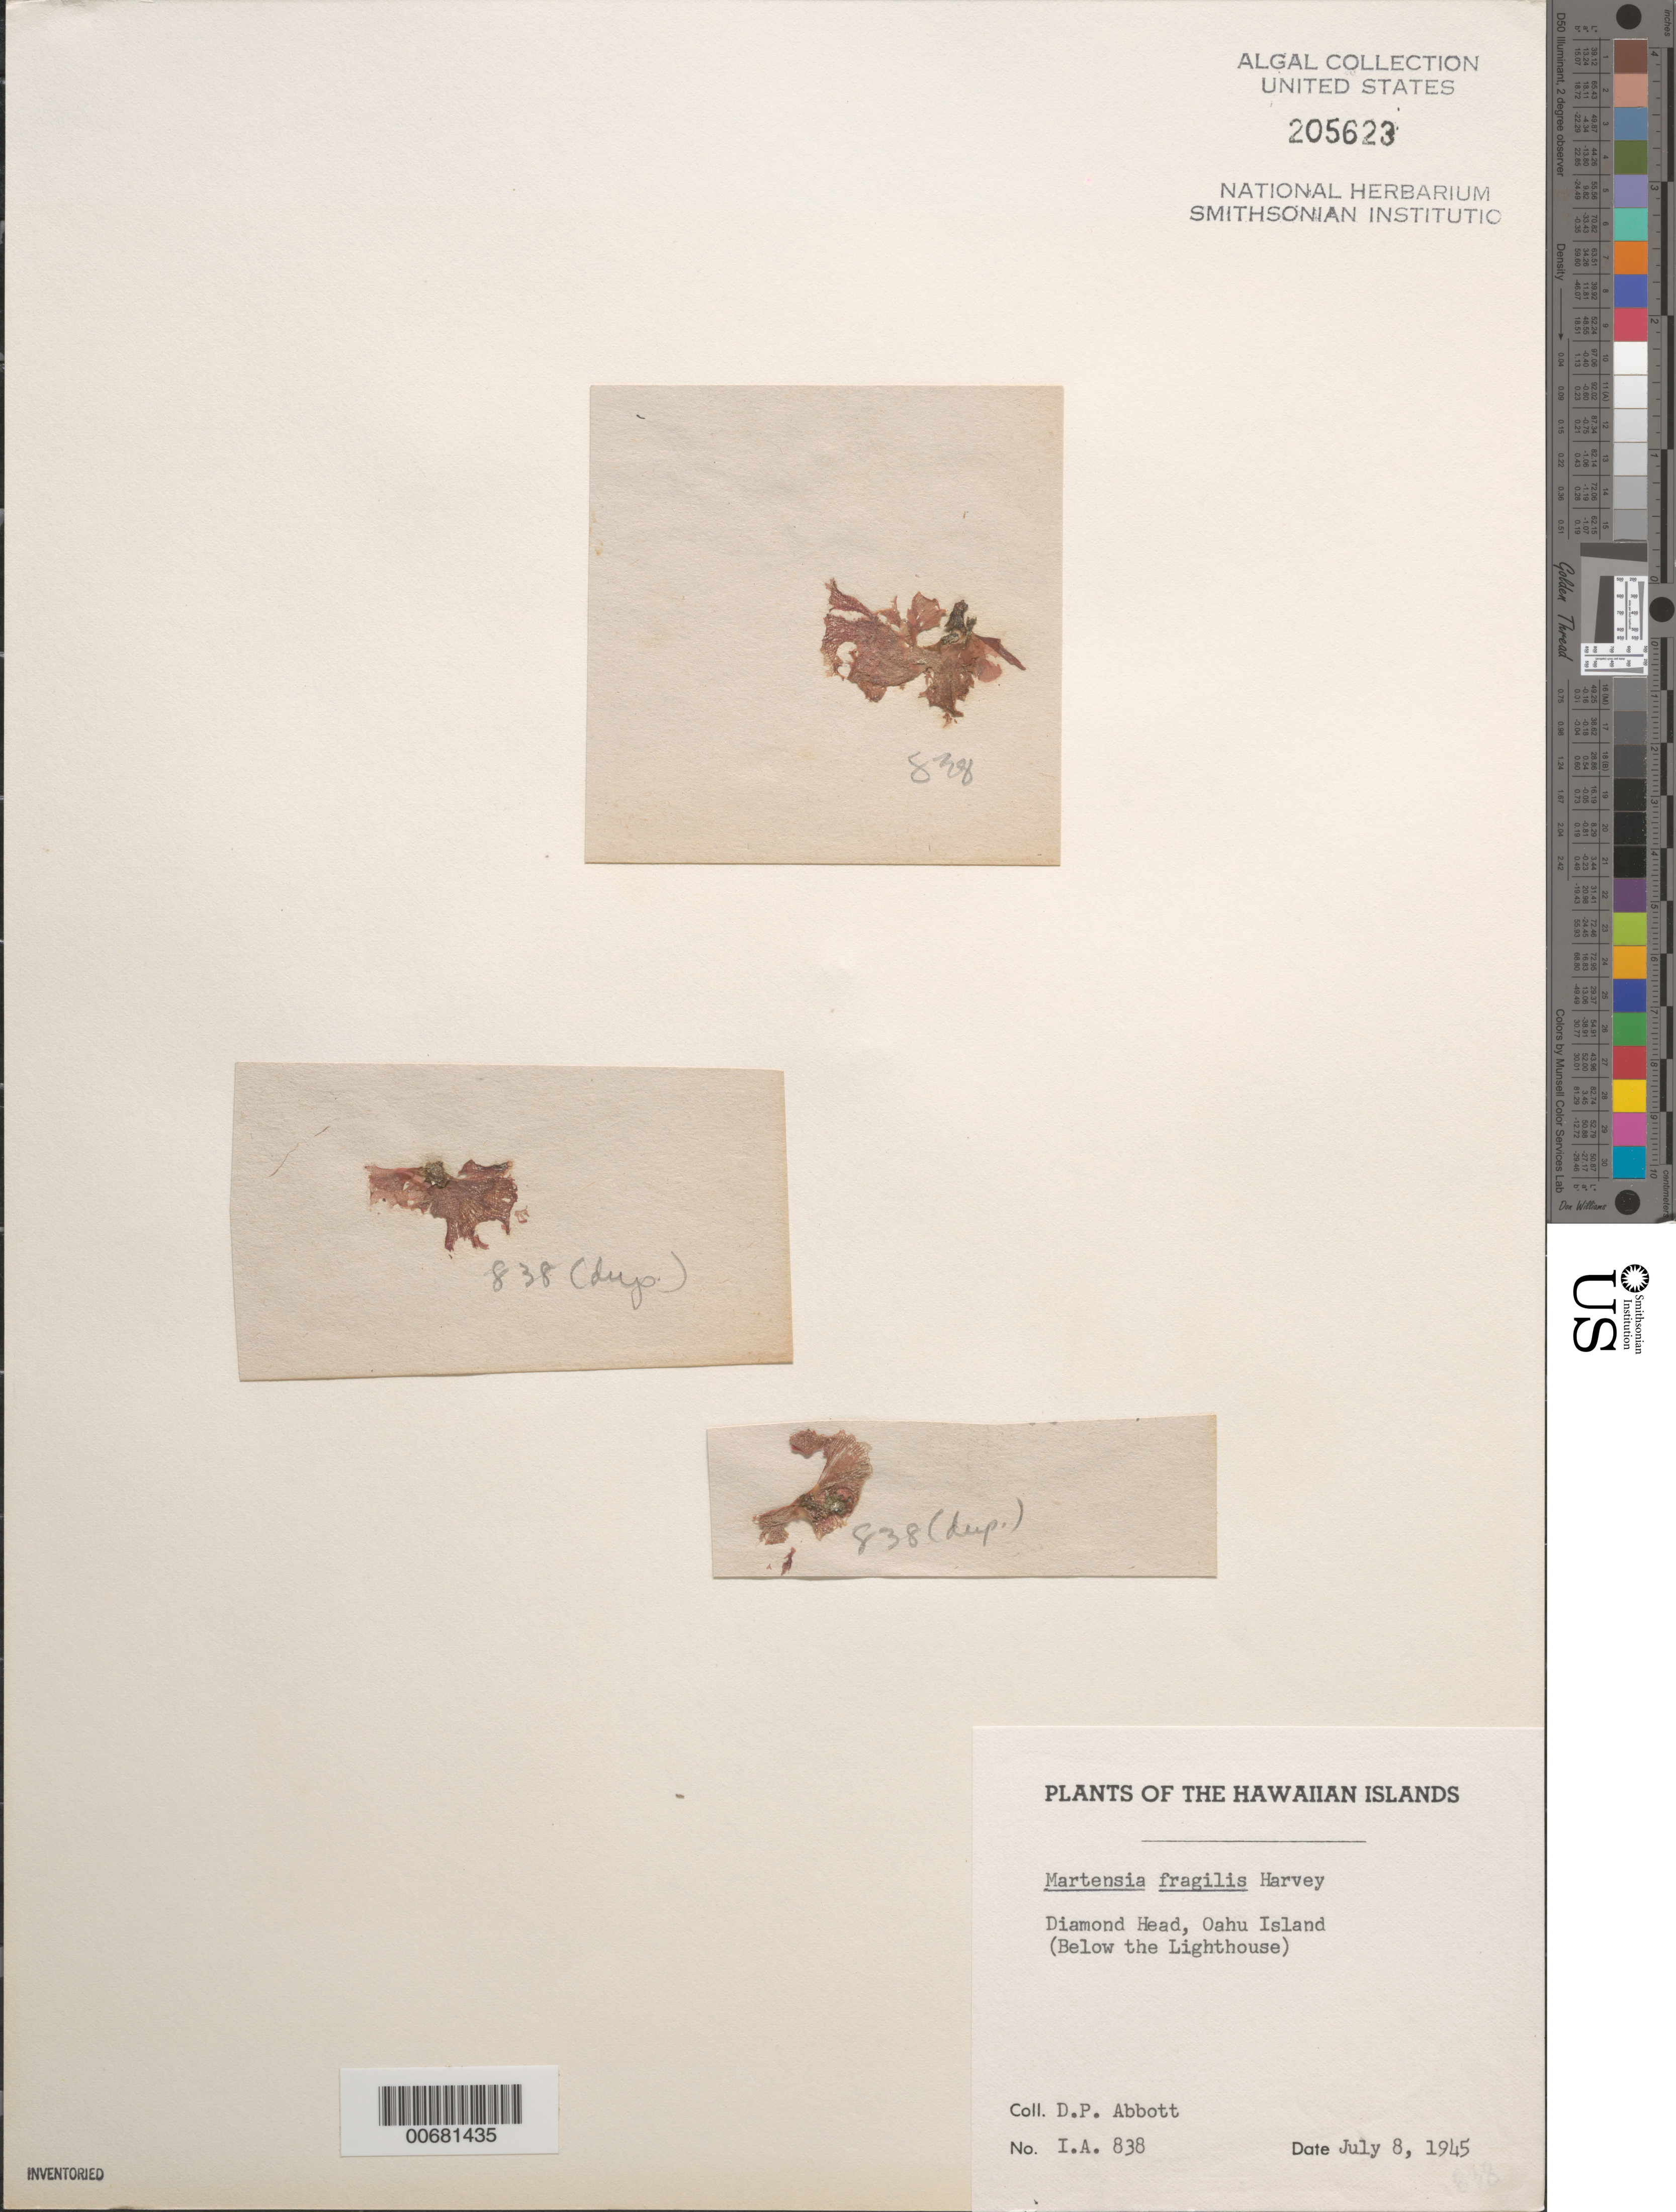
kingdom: Plantae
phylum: Rhodophyta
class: Florideophyceae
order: Ceramiales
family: Delesseriaceae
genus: Martensia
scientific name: Martensia fragilis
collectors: D. P. Abbott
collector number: IAA 838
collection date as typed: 08 Jul 1945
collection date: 1945-07-08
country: United States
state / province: Hawaii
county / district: Honolulu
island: Oahu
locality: Diamond Head below the lighthouse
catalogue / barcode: US 205623